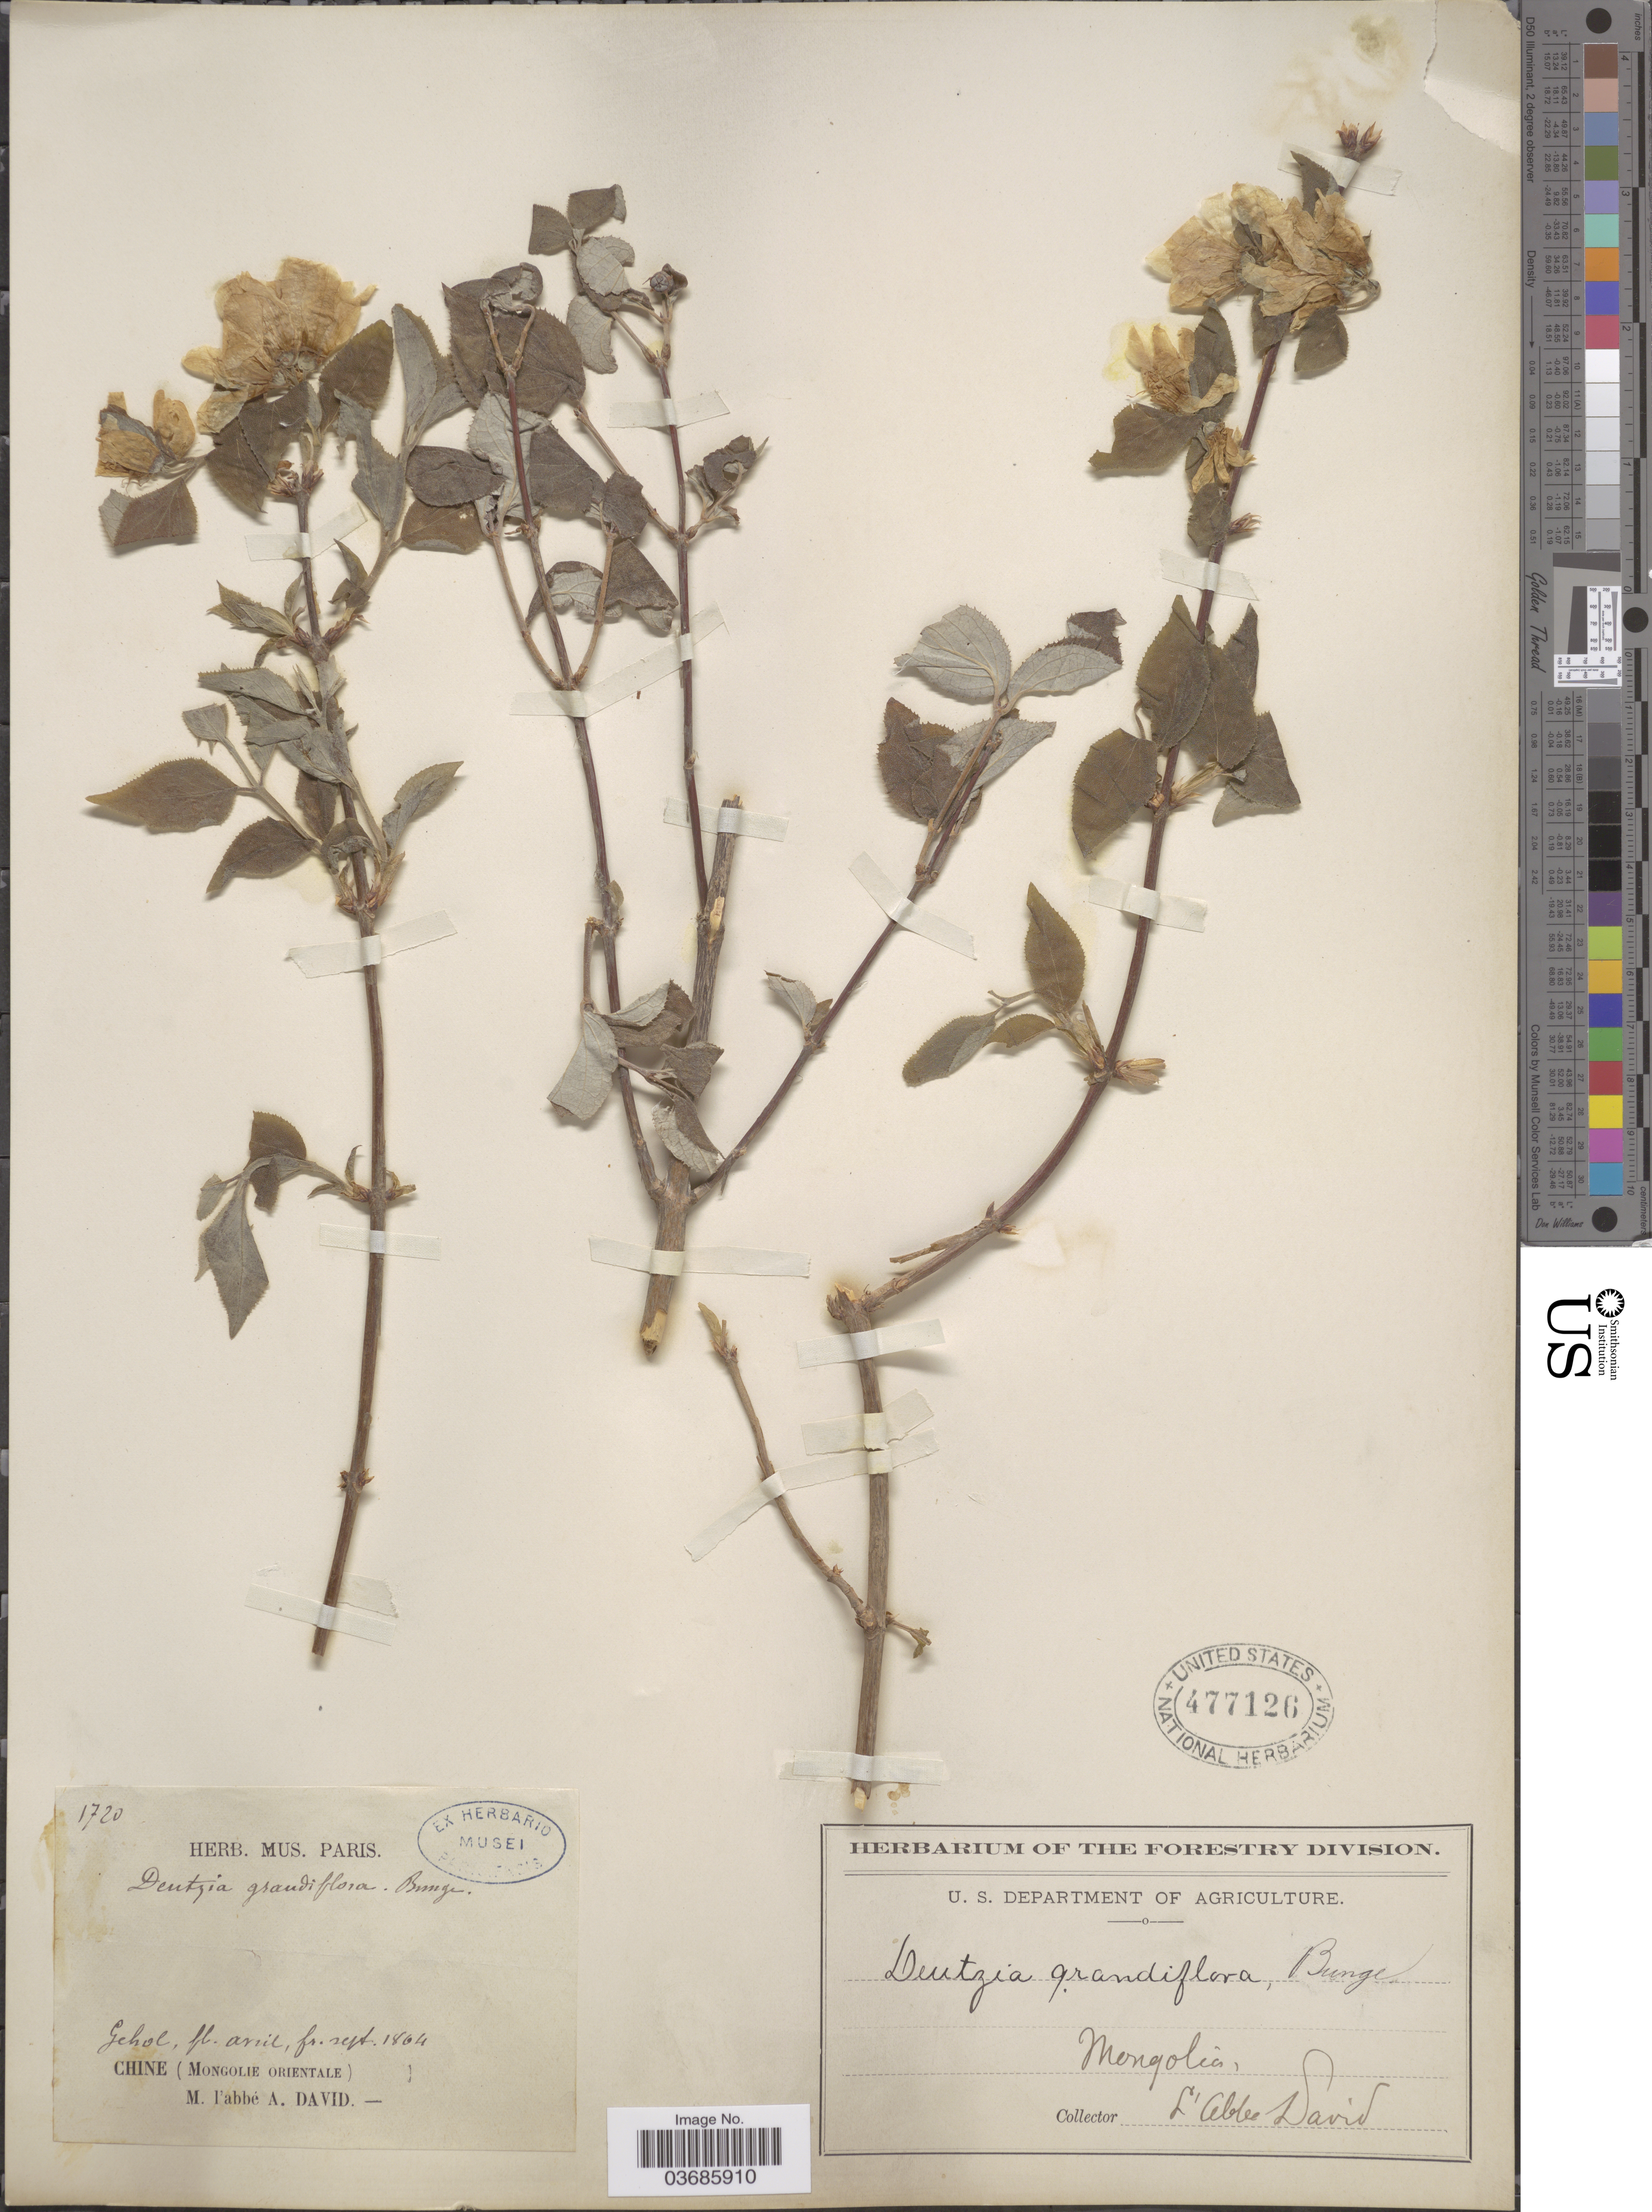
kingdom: Plantae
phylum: Tracheophyta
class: Magnoliopsida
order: Cornales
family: Hydrangeaceae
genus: Deutzia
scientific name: Deutzia grandiflora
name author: Bunge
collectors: M. David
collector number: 1720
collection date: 1804-04/1804-09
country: China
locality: Mongolie Orientale. Mongolia.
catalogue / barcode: US 477126